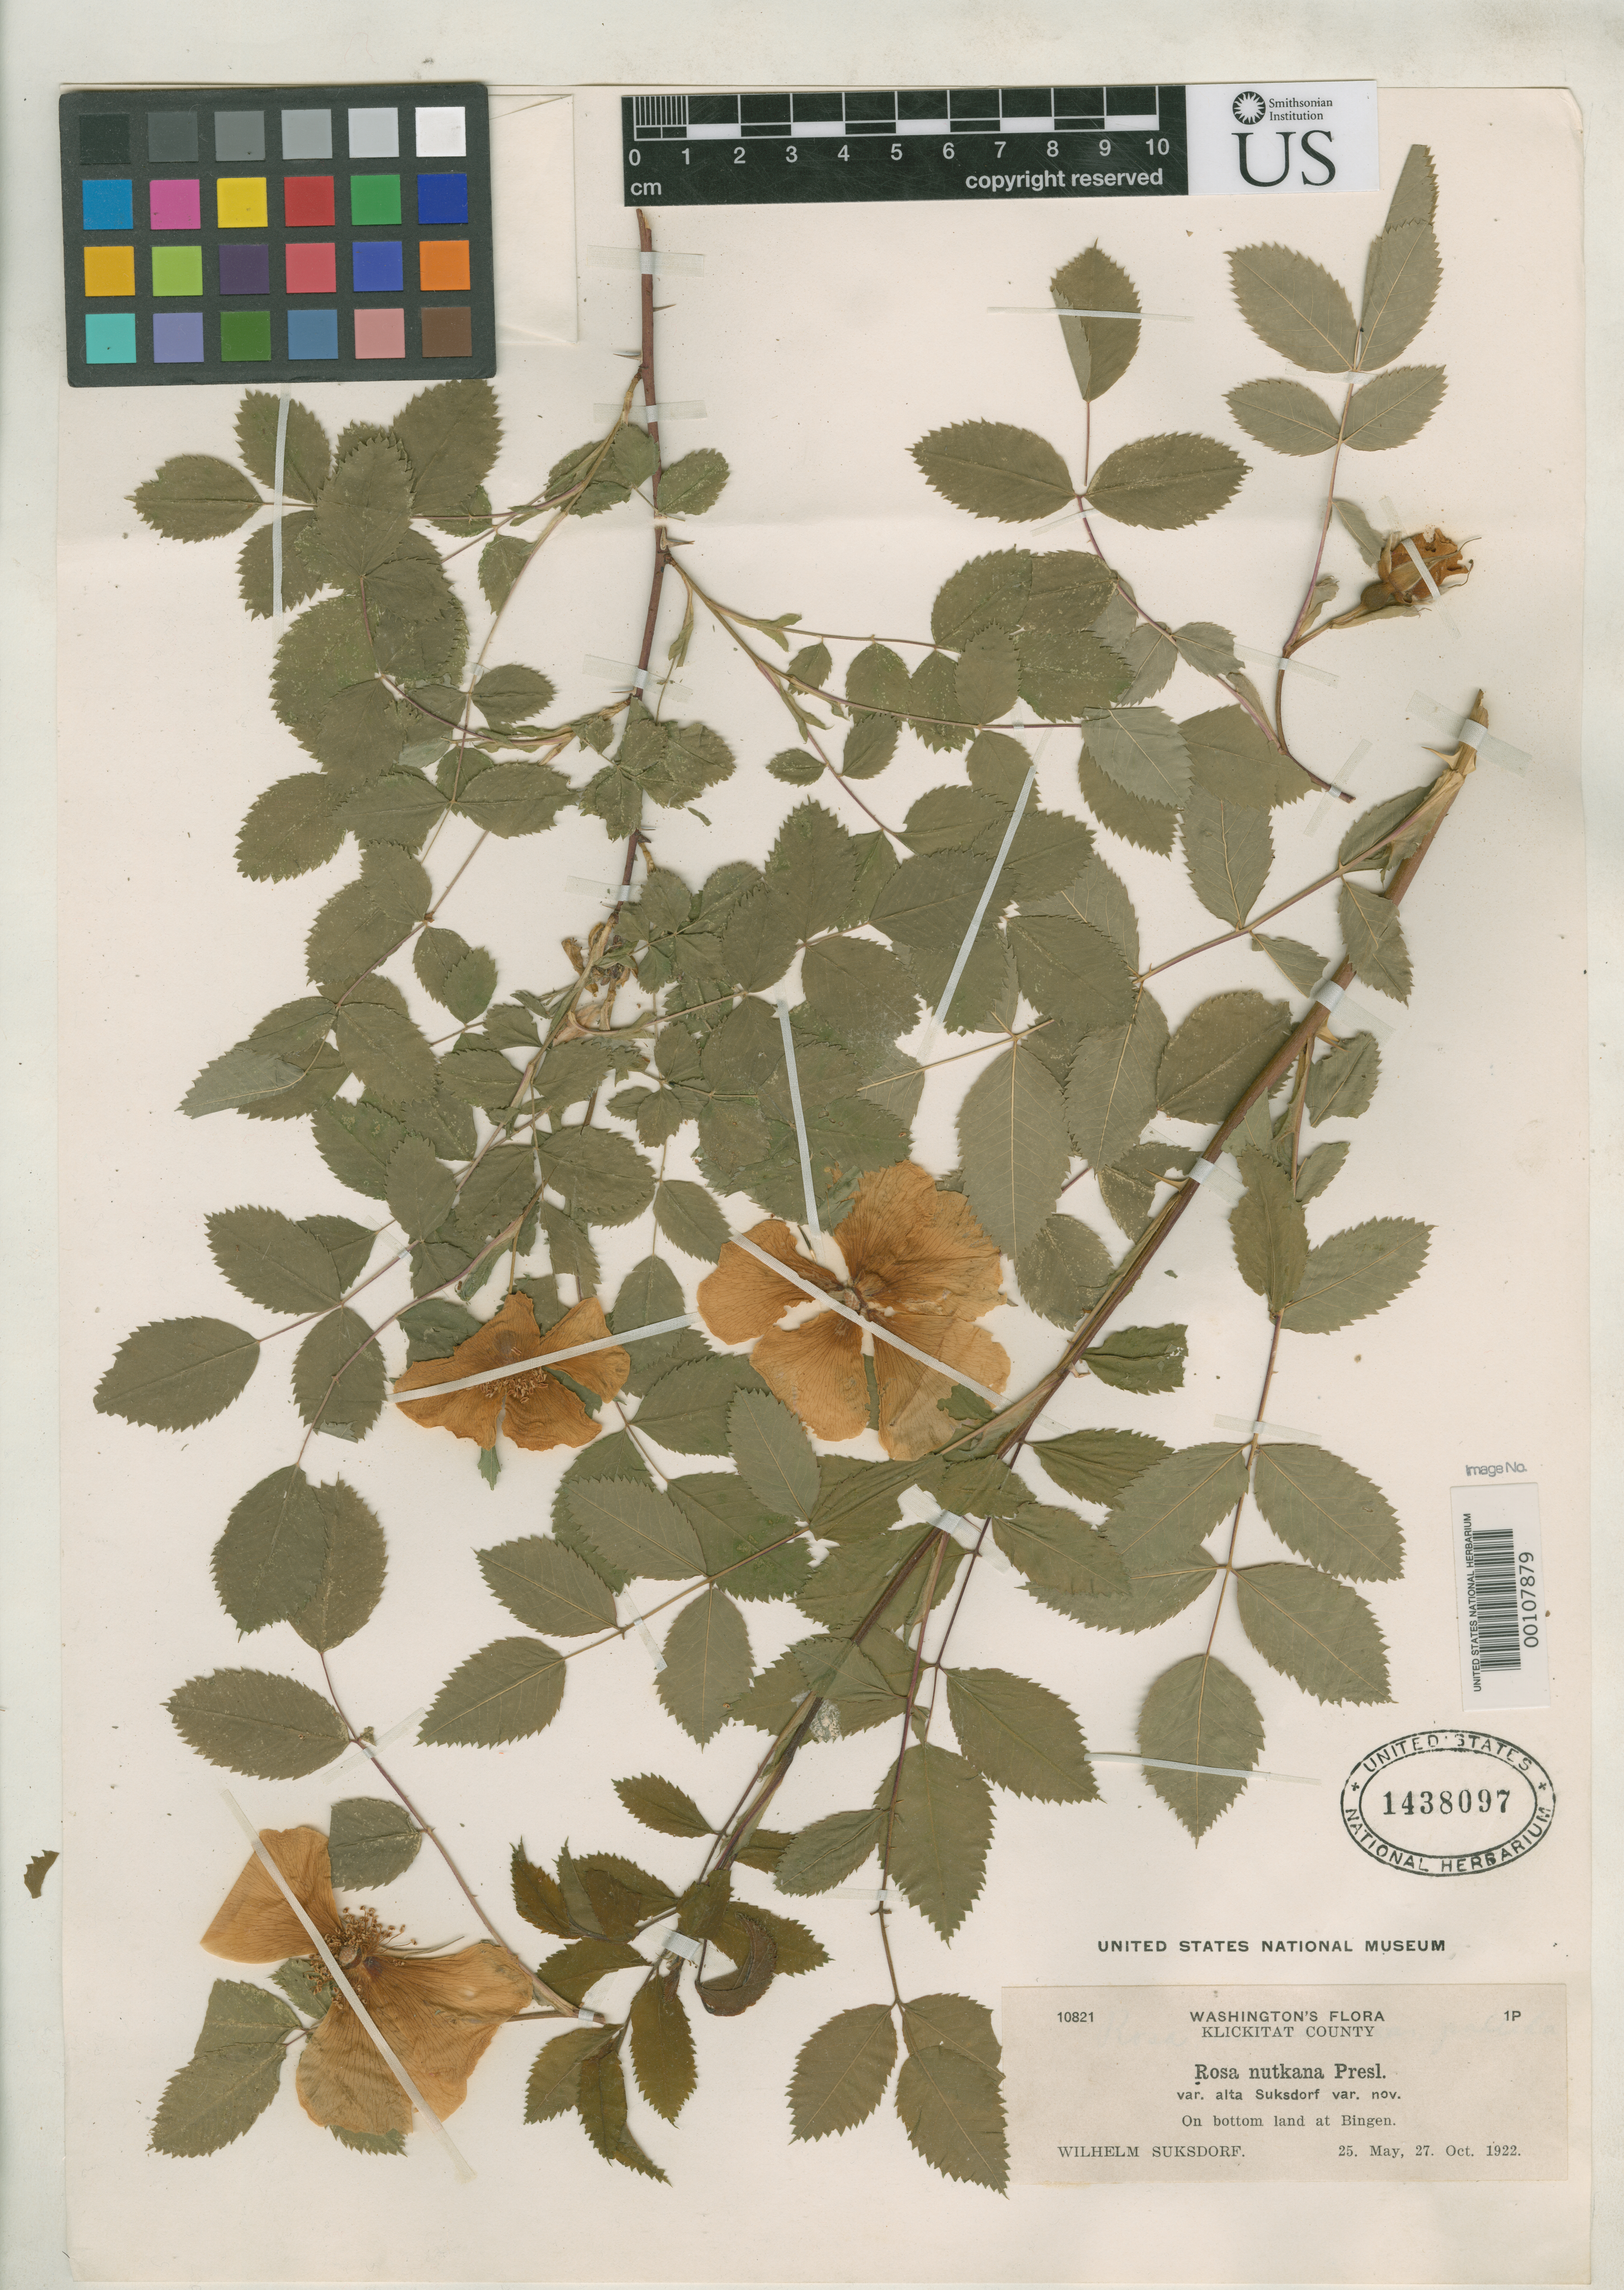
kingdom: Plantae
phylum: Tracheophyta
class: Magnoliopsida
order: Rosales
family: Rosaceae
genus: Rosa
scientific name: Rosa nutkana var. alta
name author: Suksd.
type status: Isotype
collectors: W. N. Suksdorf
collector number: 10821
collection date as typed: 25 May 1922 and 27 Oct 1922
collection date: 1922-05-25,1922-10-27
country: United States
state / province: Washington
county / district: Klickitat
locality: Bingen.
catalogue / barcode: US 1438097